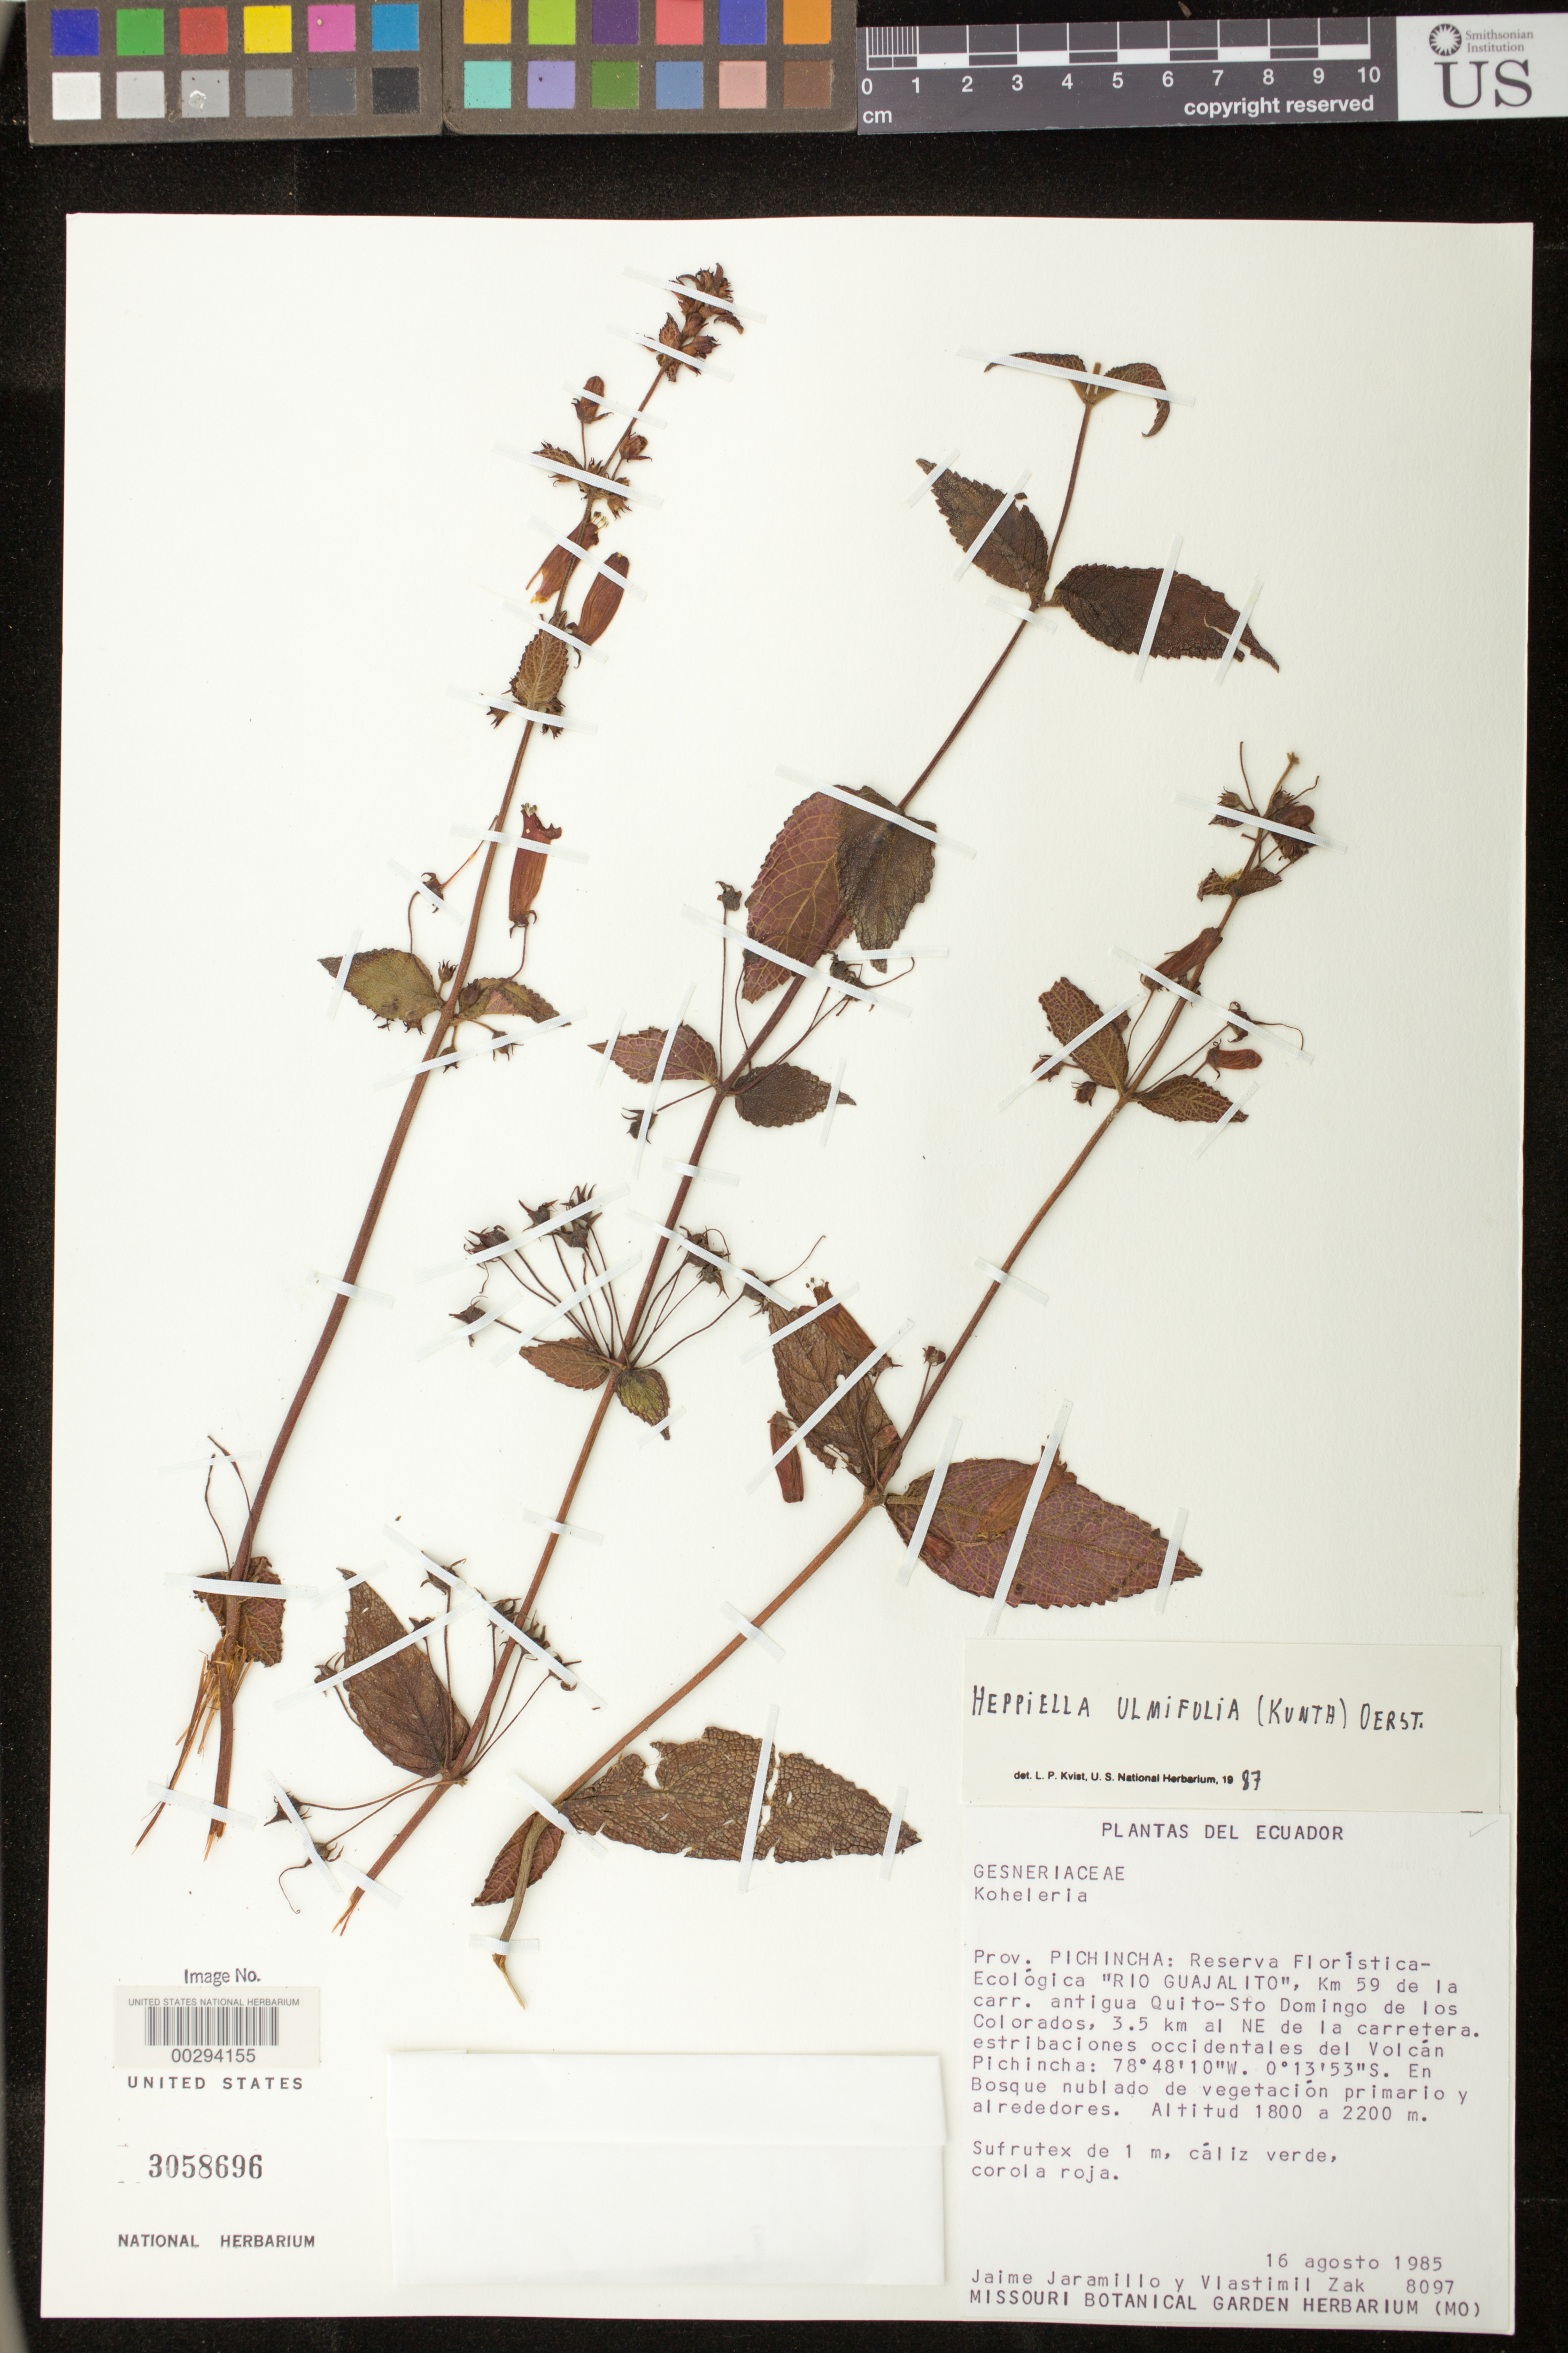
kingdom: Plantae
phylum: Tracheophyta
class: Magnoliopsida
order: Lamiales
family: Gesneriaceae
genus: Heppiella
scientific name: Heppiella ulmifolia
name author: (Kunth) Hanst.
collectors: J. L. Jaramillo & V. Zak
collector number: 8097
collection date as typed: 16 Aug 1985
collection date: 1985-08-16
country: Ecuador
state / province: Pichincha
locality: Reserva Floristica-Ecologica "Rio Guajalito", km 59 from the old Quito-Sto Domingo de los Colorados highway, ...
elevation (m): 1800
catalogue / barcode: US 3058696